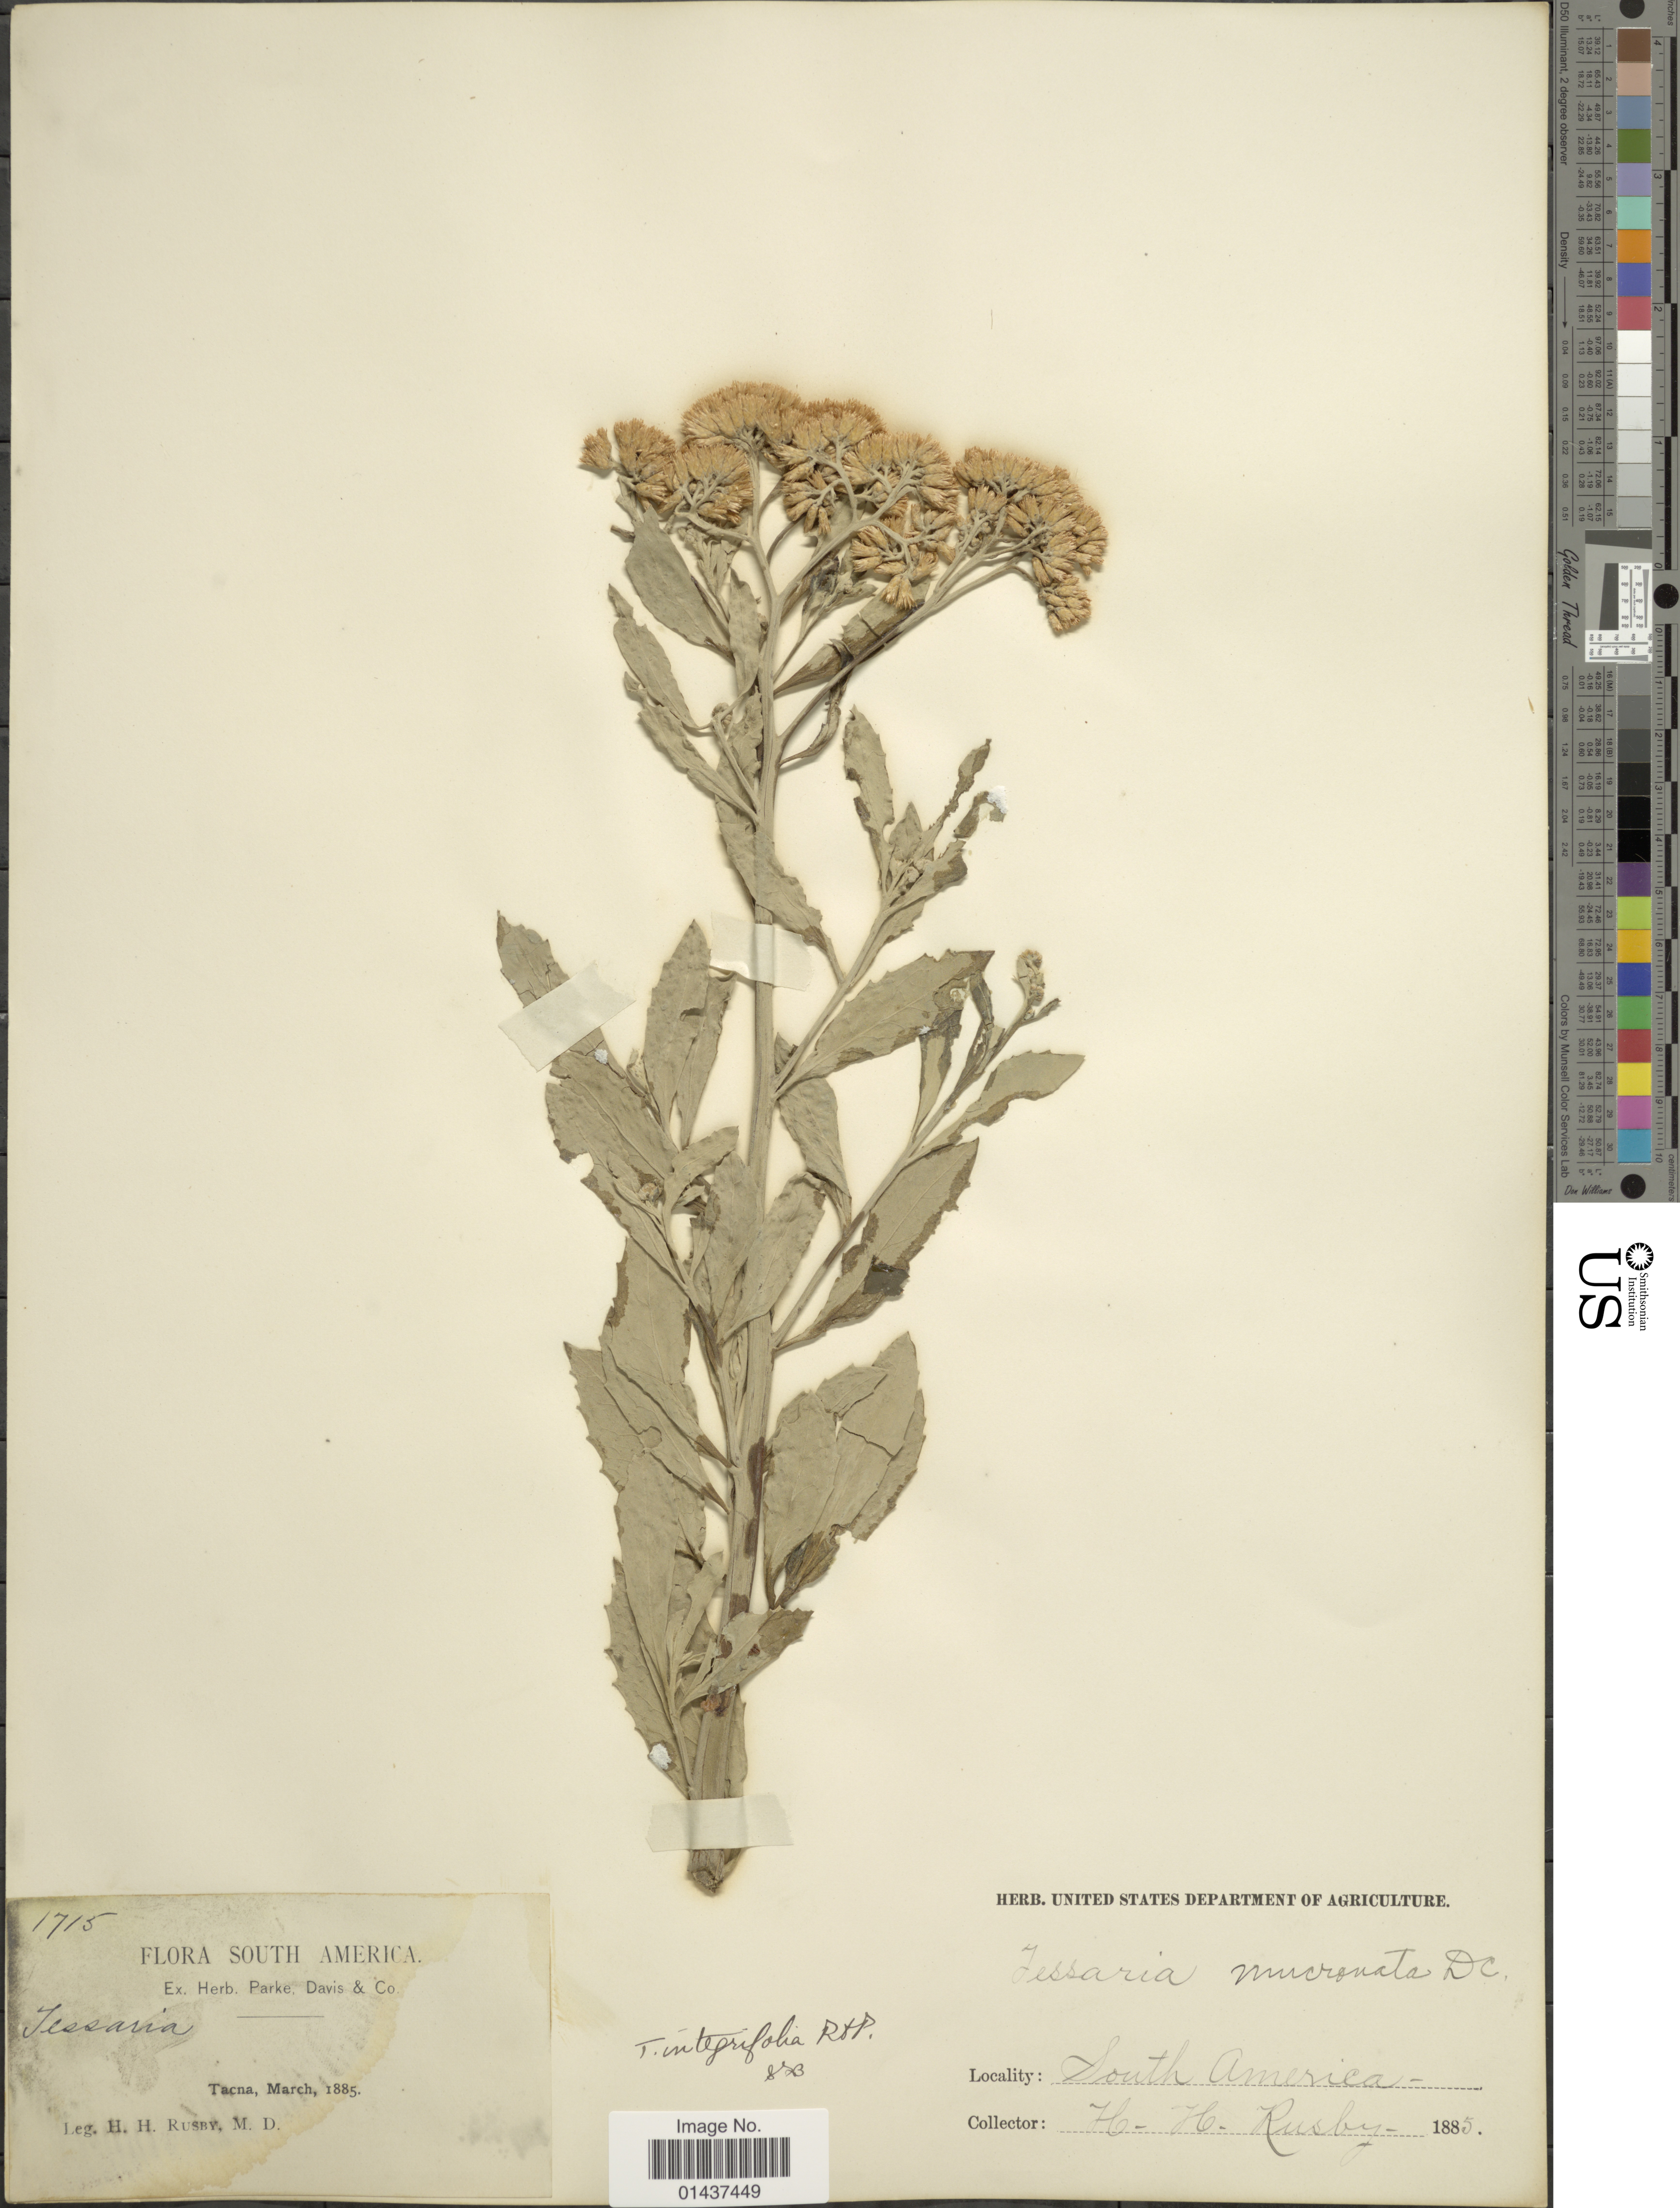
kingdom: Plantae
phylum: Tracheophyta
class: Magnoliopsida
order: Asterales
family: Asteraceae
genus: Tessaria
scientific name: Tessaria integrifolia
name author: Ruiz & Pav.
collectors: H. H. Rusby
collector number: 1715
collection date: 1885-03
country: Peru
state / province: Tacna